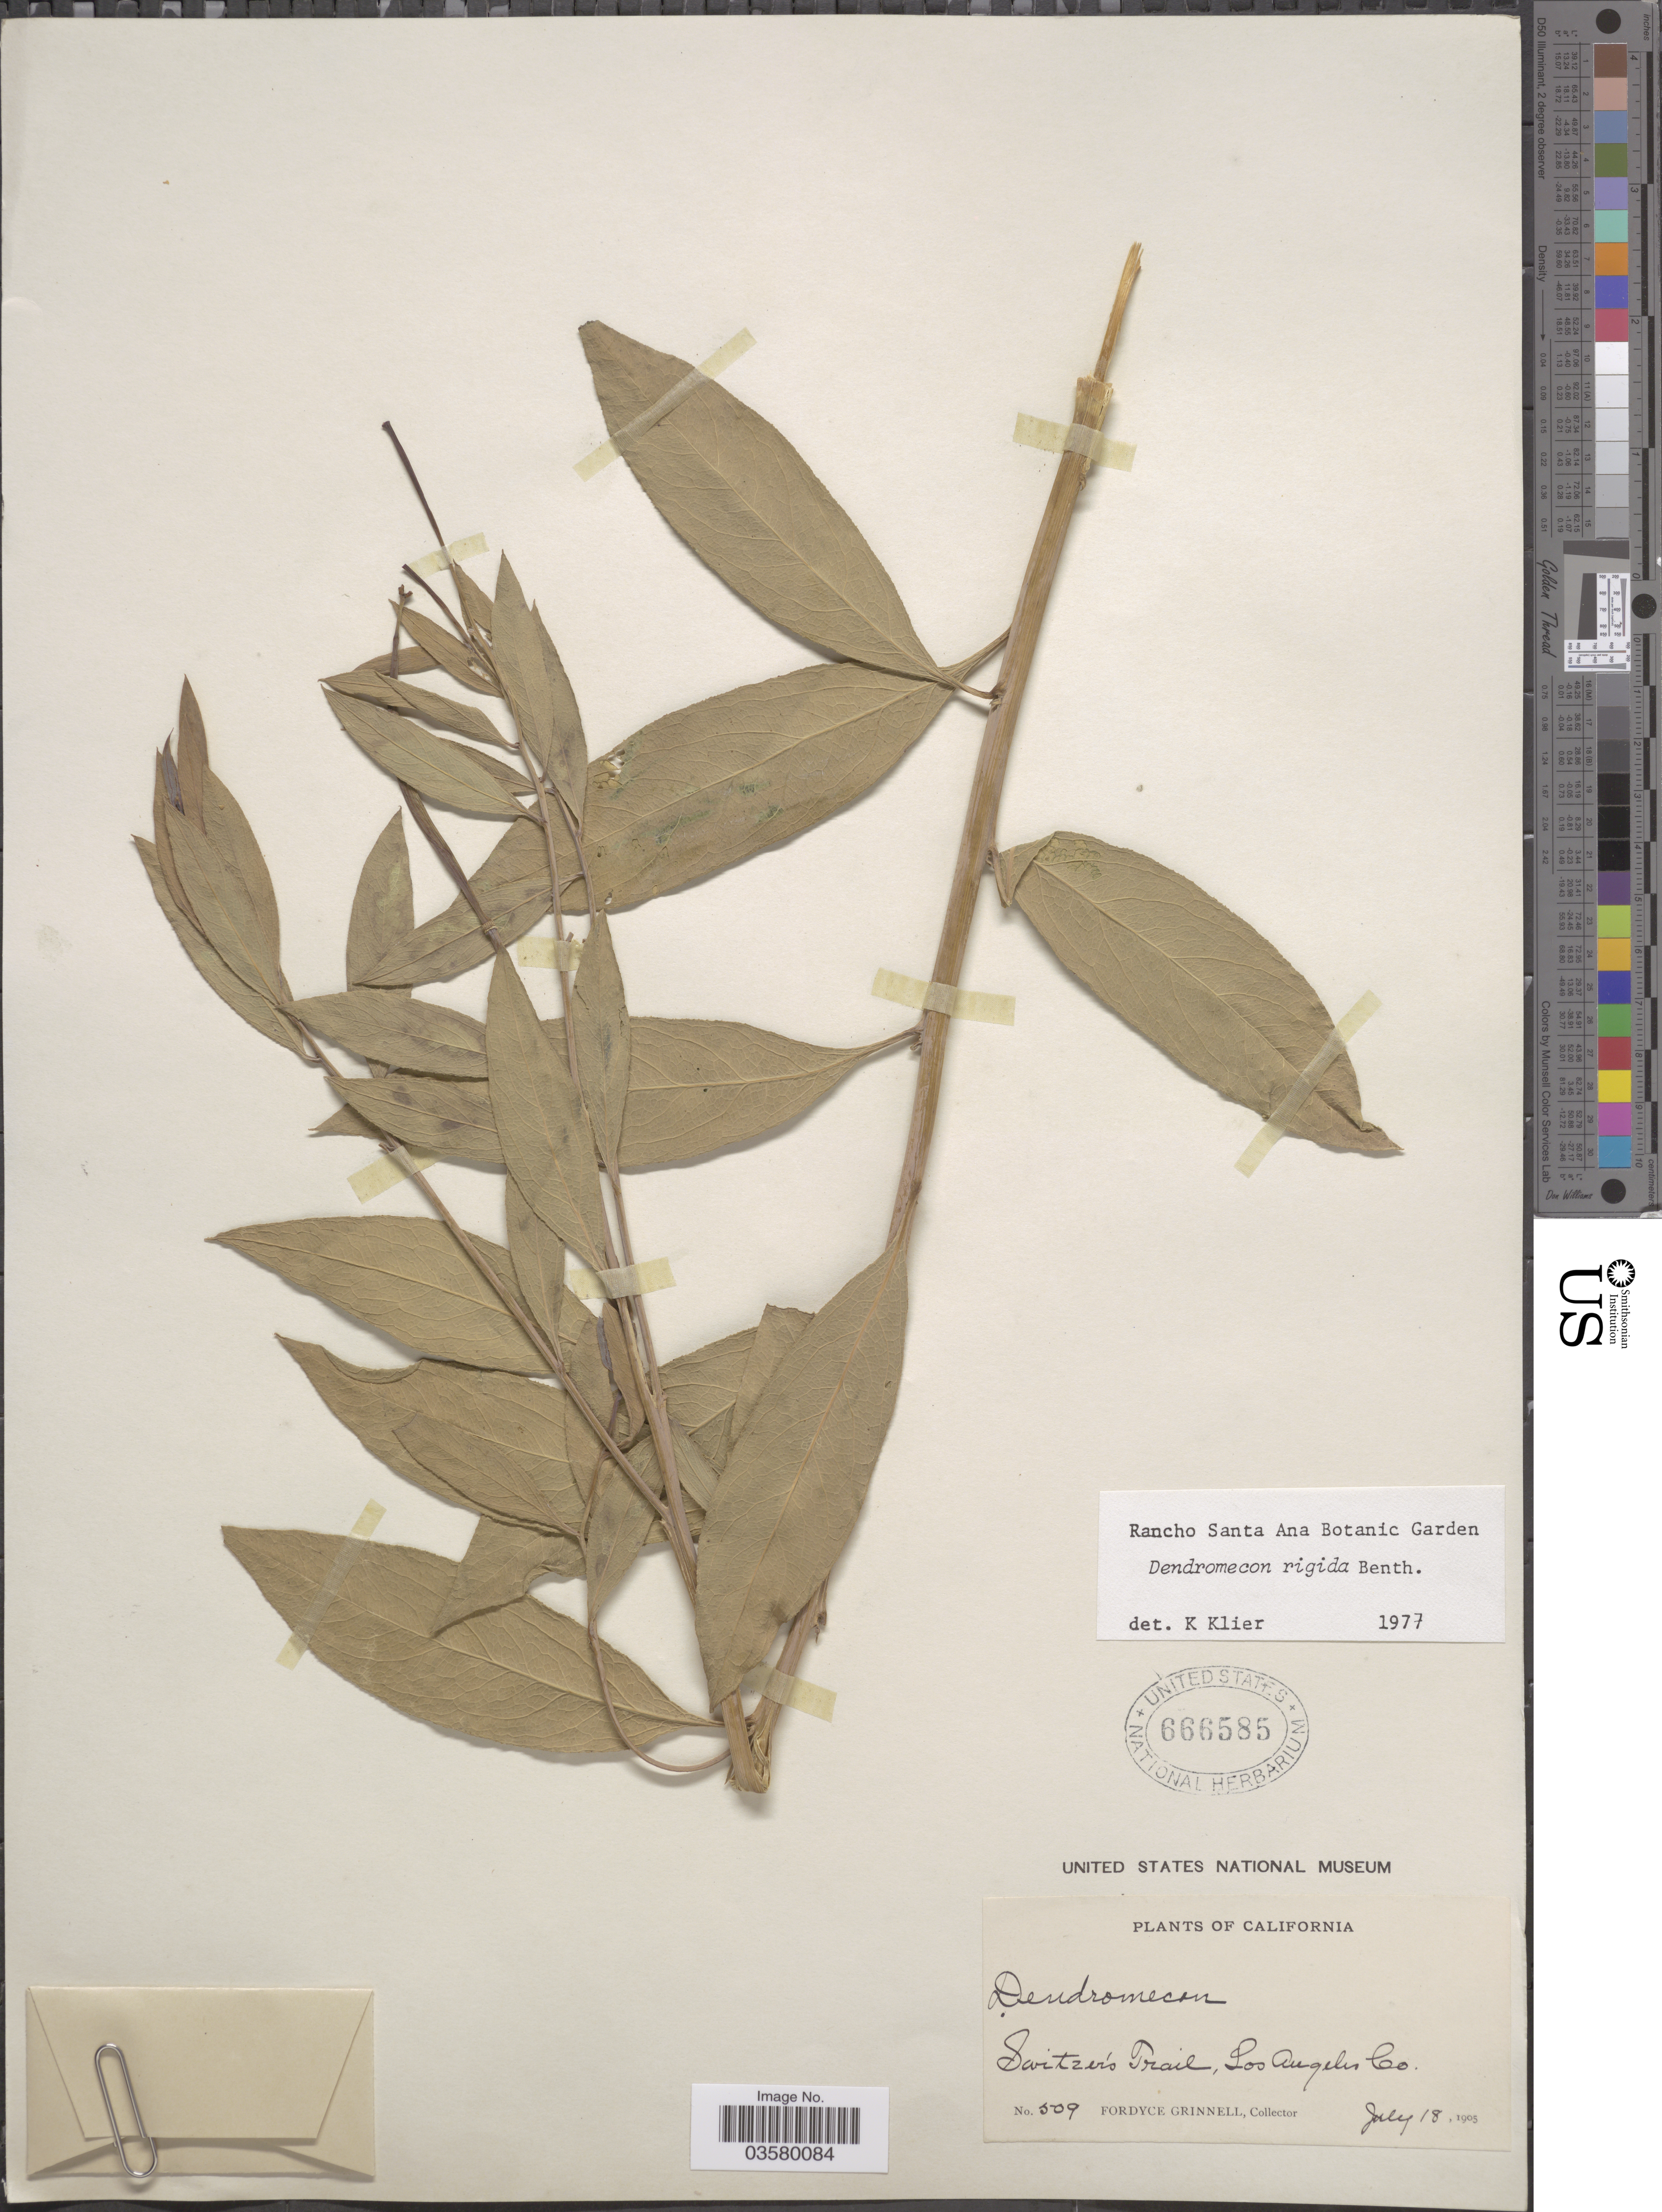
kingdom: Plantae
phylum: Tracheophyta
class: Magnoliopsida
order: Ranunculales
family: Papaveraceae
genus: Dendromecon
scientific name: Dendromecon rigida subsp. rigida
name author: Benth.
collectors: F. Grinnell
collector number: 509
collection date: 1905-07-18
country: United States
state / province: California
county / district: Los Angeles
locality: Switzer's Trail, Los Angeles Co.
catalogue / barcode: US 666585